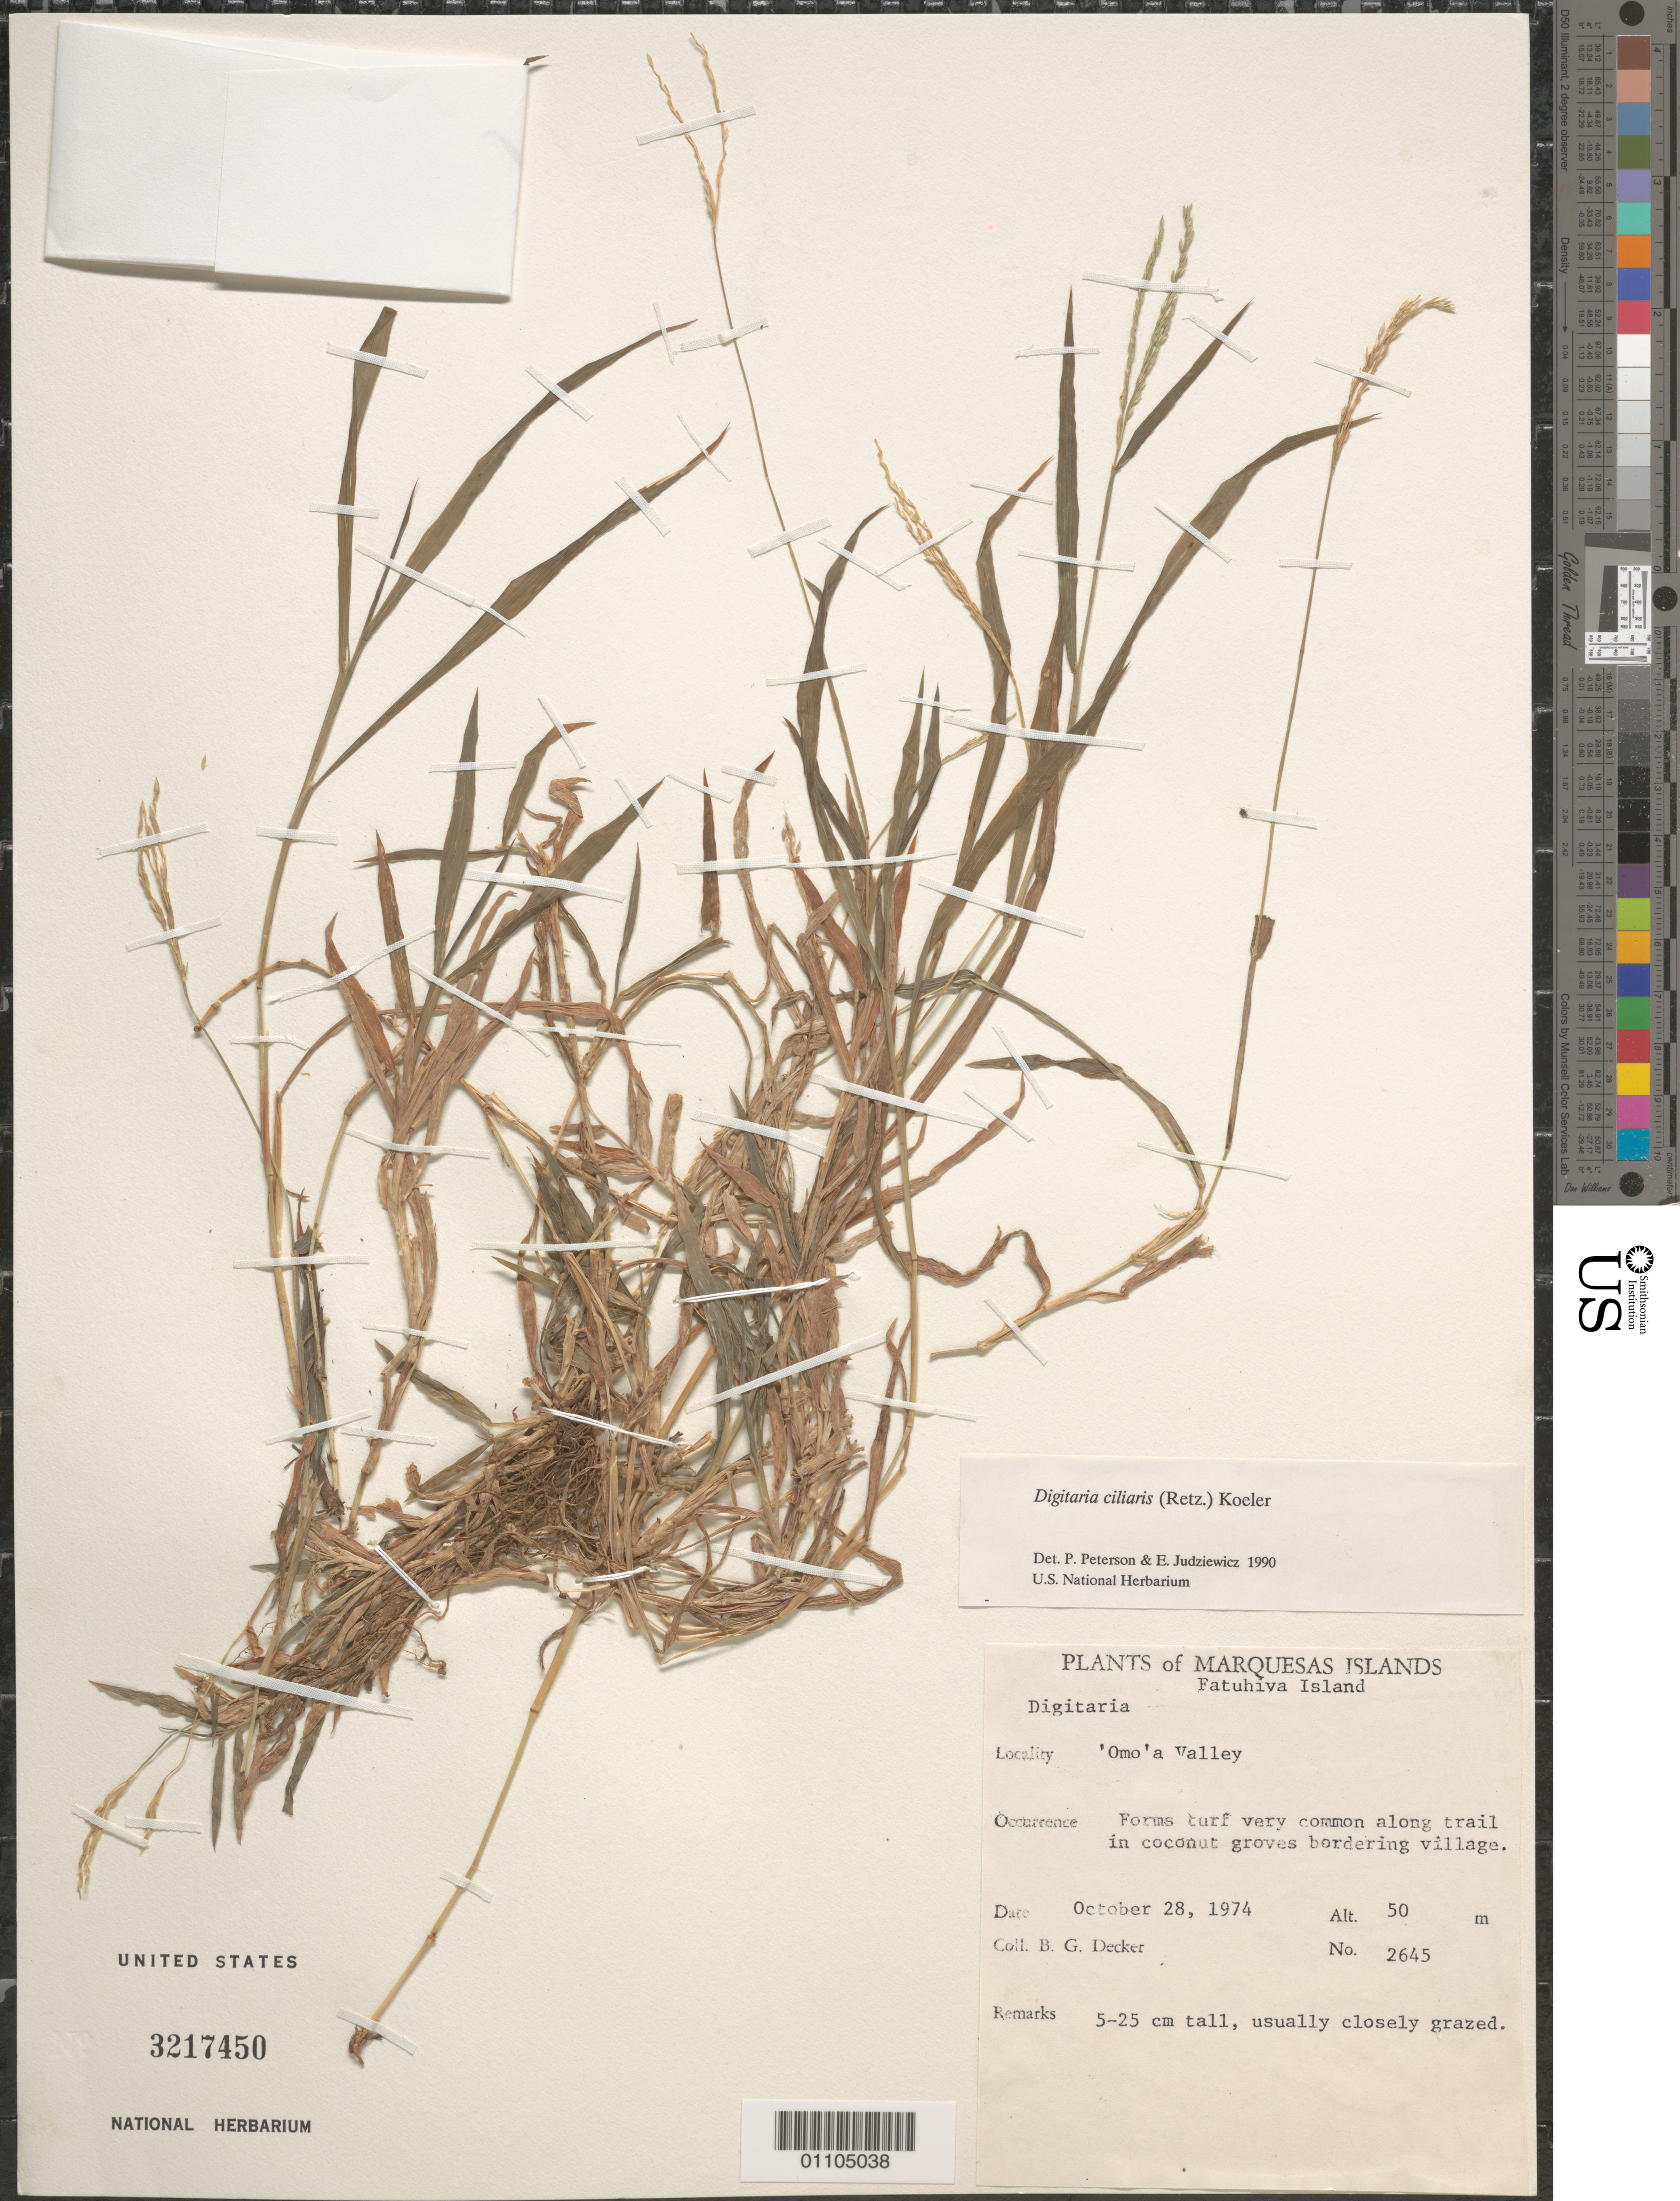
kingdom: Plantae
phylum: Tracheophyta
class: Liliopsida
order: Poales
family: Poaceae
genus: Digitaria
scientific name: Digitaria ciliaris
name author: (Retz.) Koeler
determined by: Peterson, P. M.; Judziewicz, E. J.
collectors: B. G. Decker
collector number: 2645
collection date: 1974-10-28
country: French Polynesia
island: Fatu Hiva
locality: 'Omo'a Valley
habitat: forms turf very common along trail in coconut groves bordering village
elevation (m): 50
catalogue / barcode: US 3217450